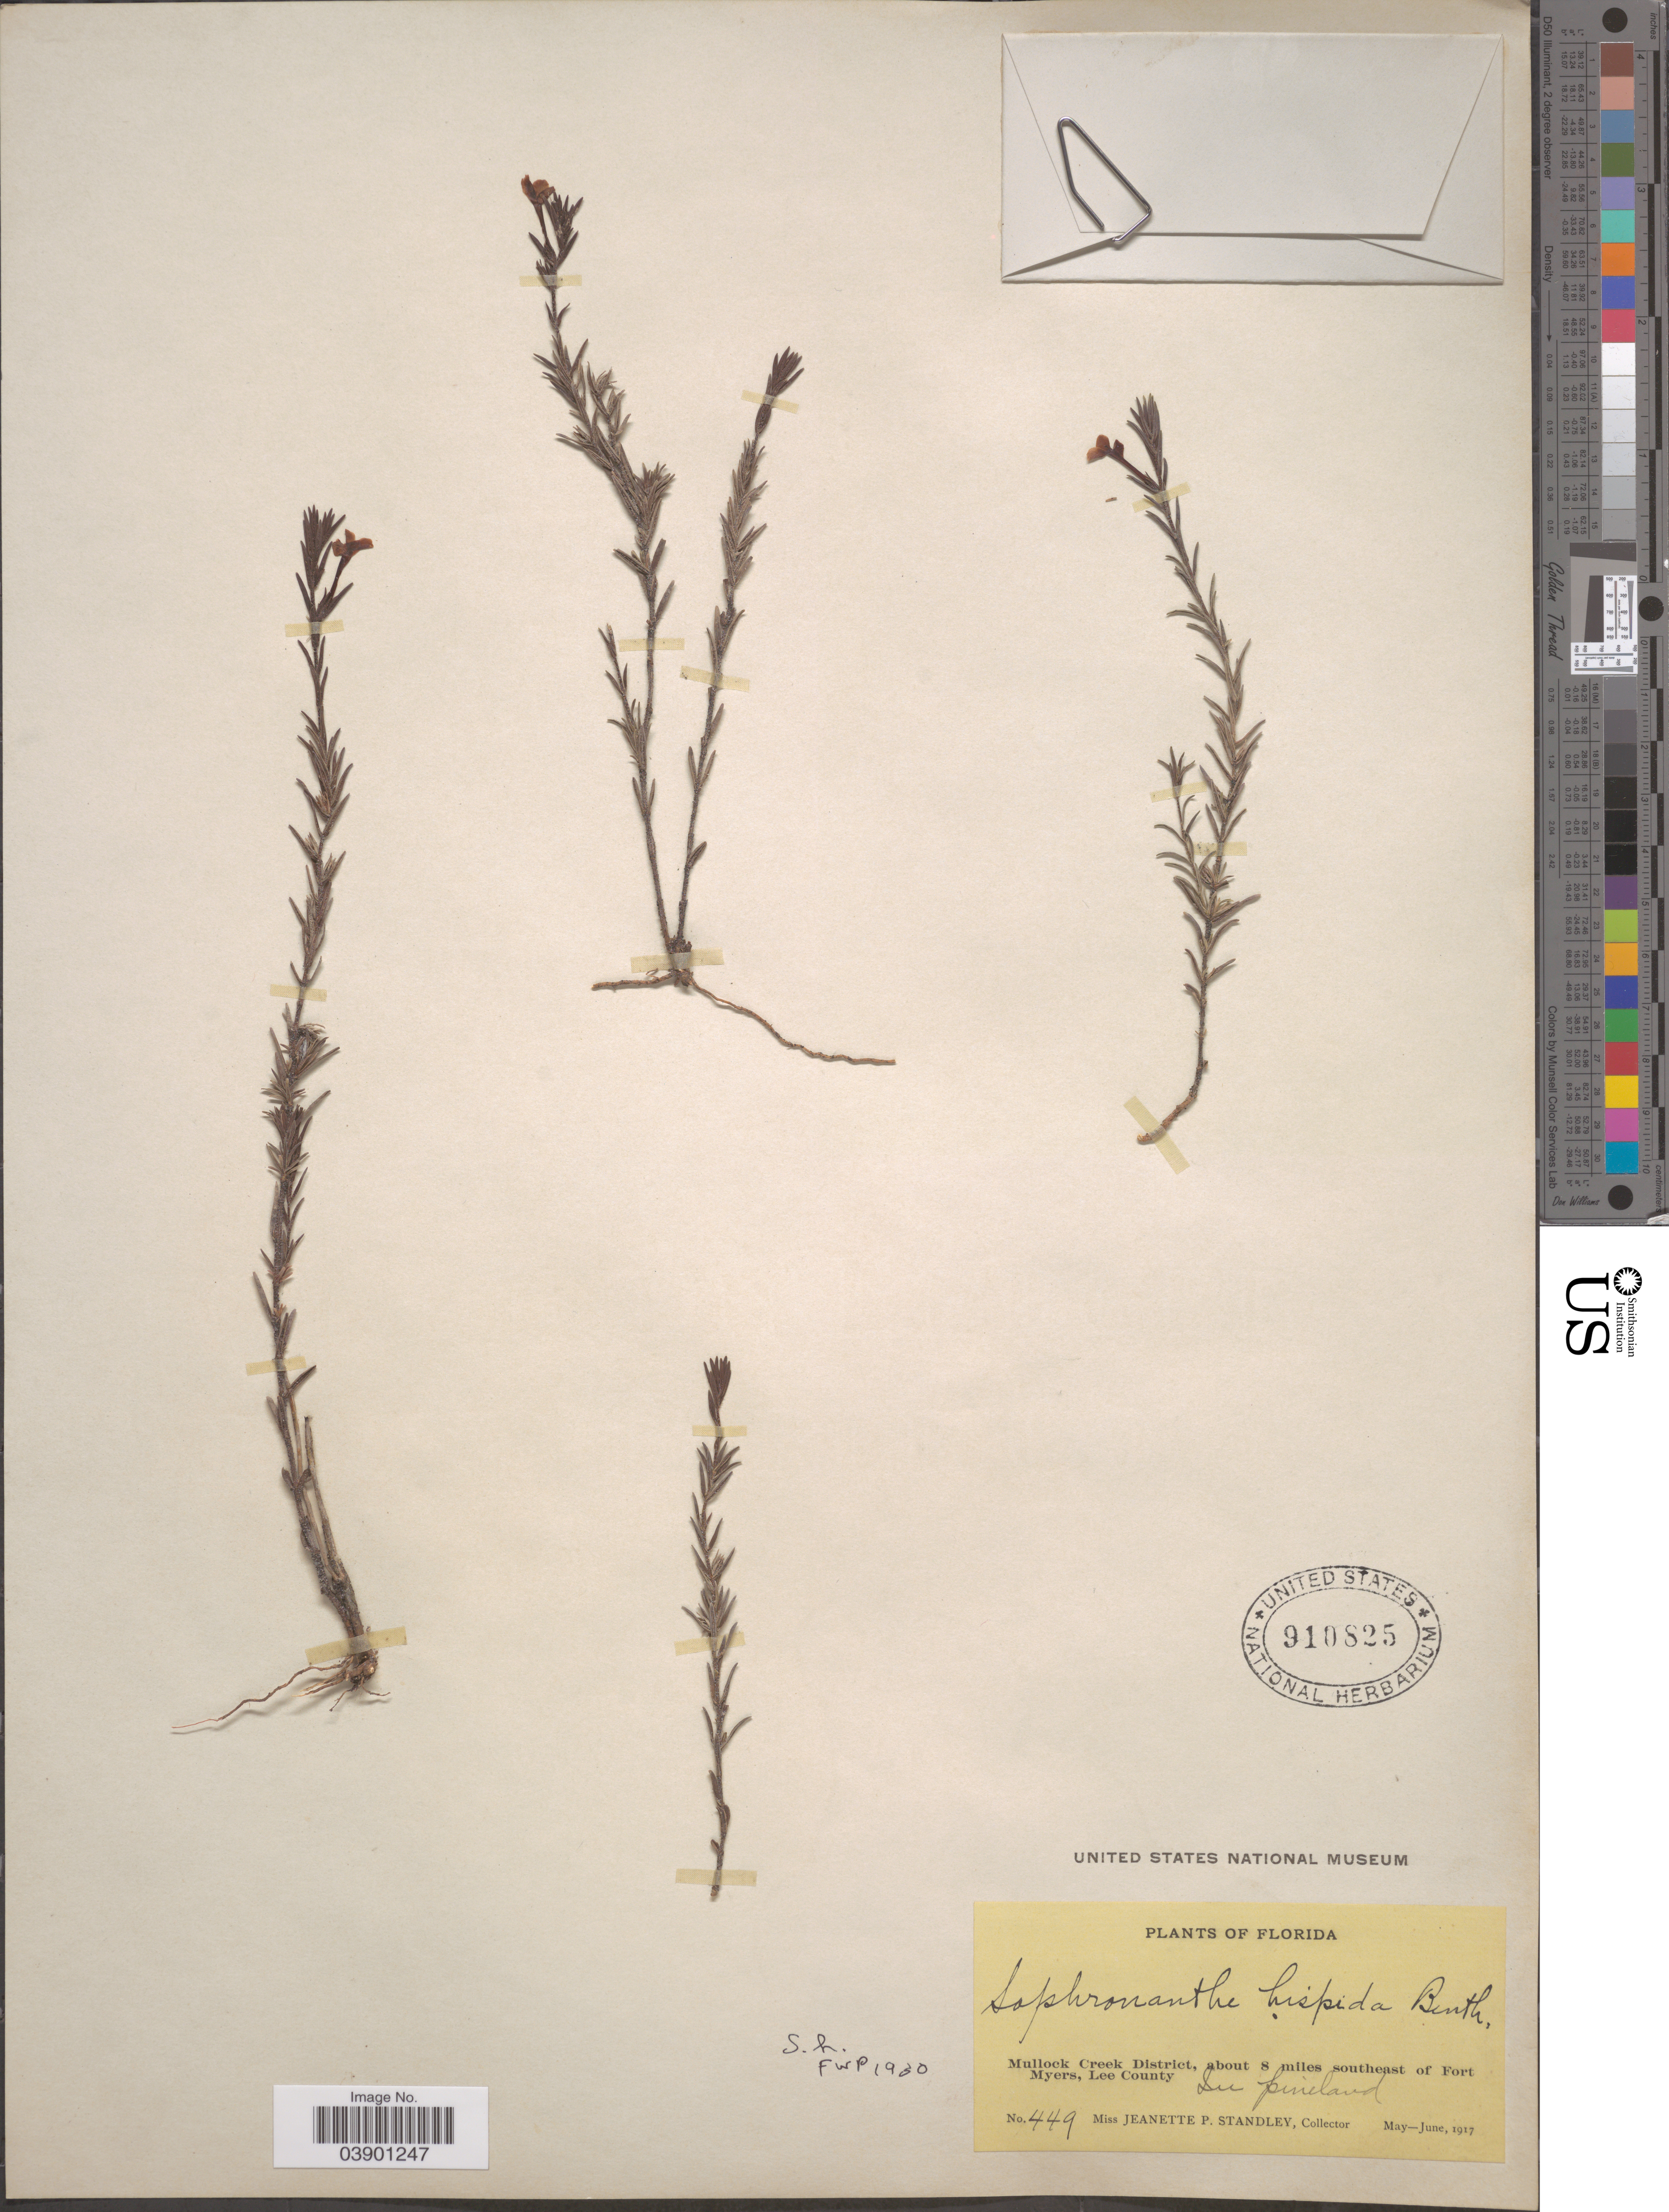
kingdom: Plantae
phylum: Tracheophyta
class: Magnoliopsida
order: Lamiales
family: Plantaginaceae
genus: Sophronanthe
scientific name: Sophronanthe hispida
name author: Benth. ex Lindl.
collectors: J. P. Standley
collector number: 449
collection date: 1917-05/1917-06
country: United States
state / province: Florida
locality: Mullock Creek District, about 8 miles southeast of Fort Myers, Lee County.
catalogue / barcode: US 910825